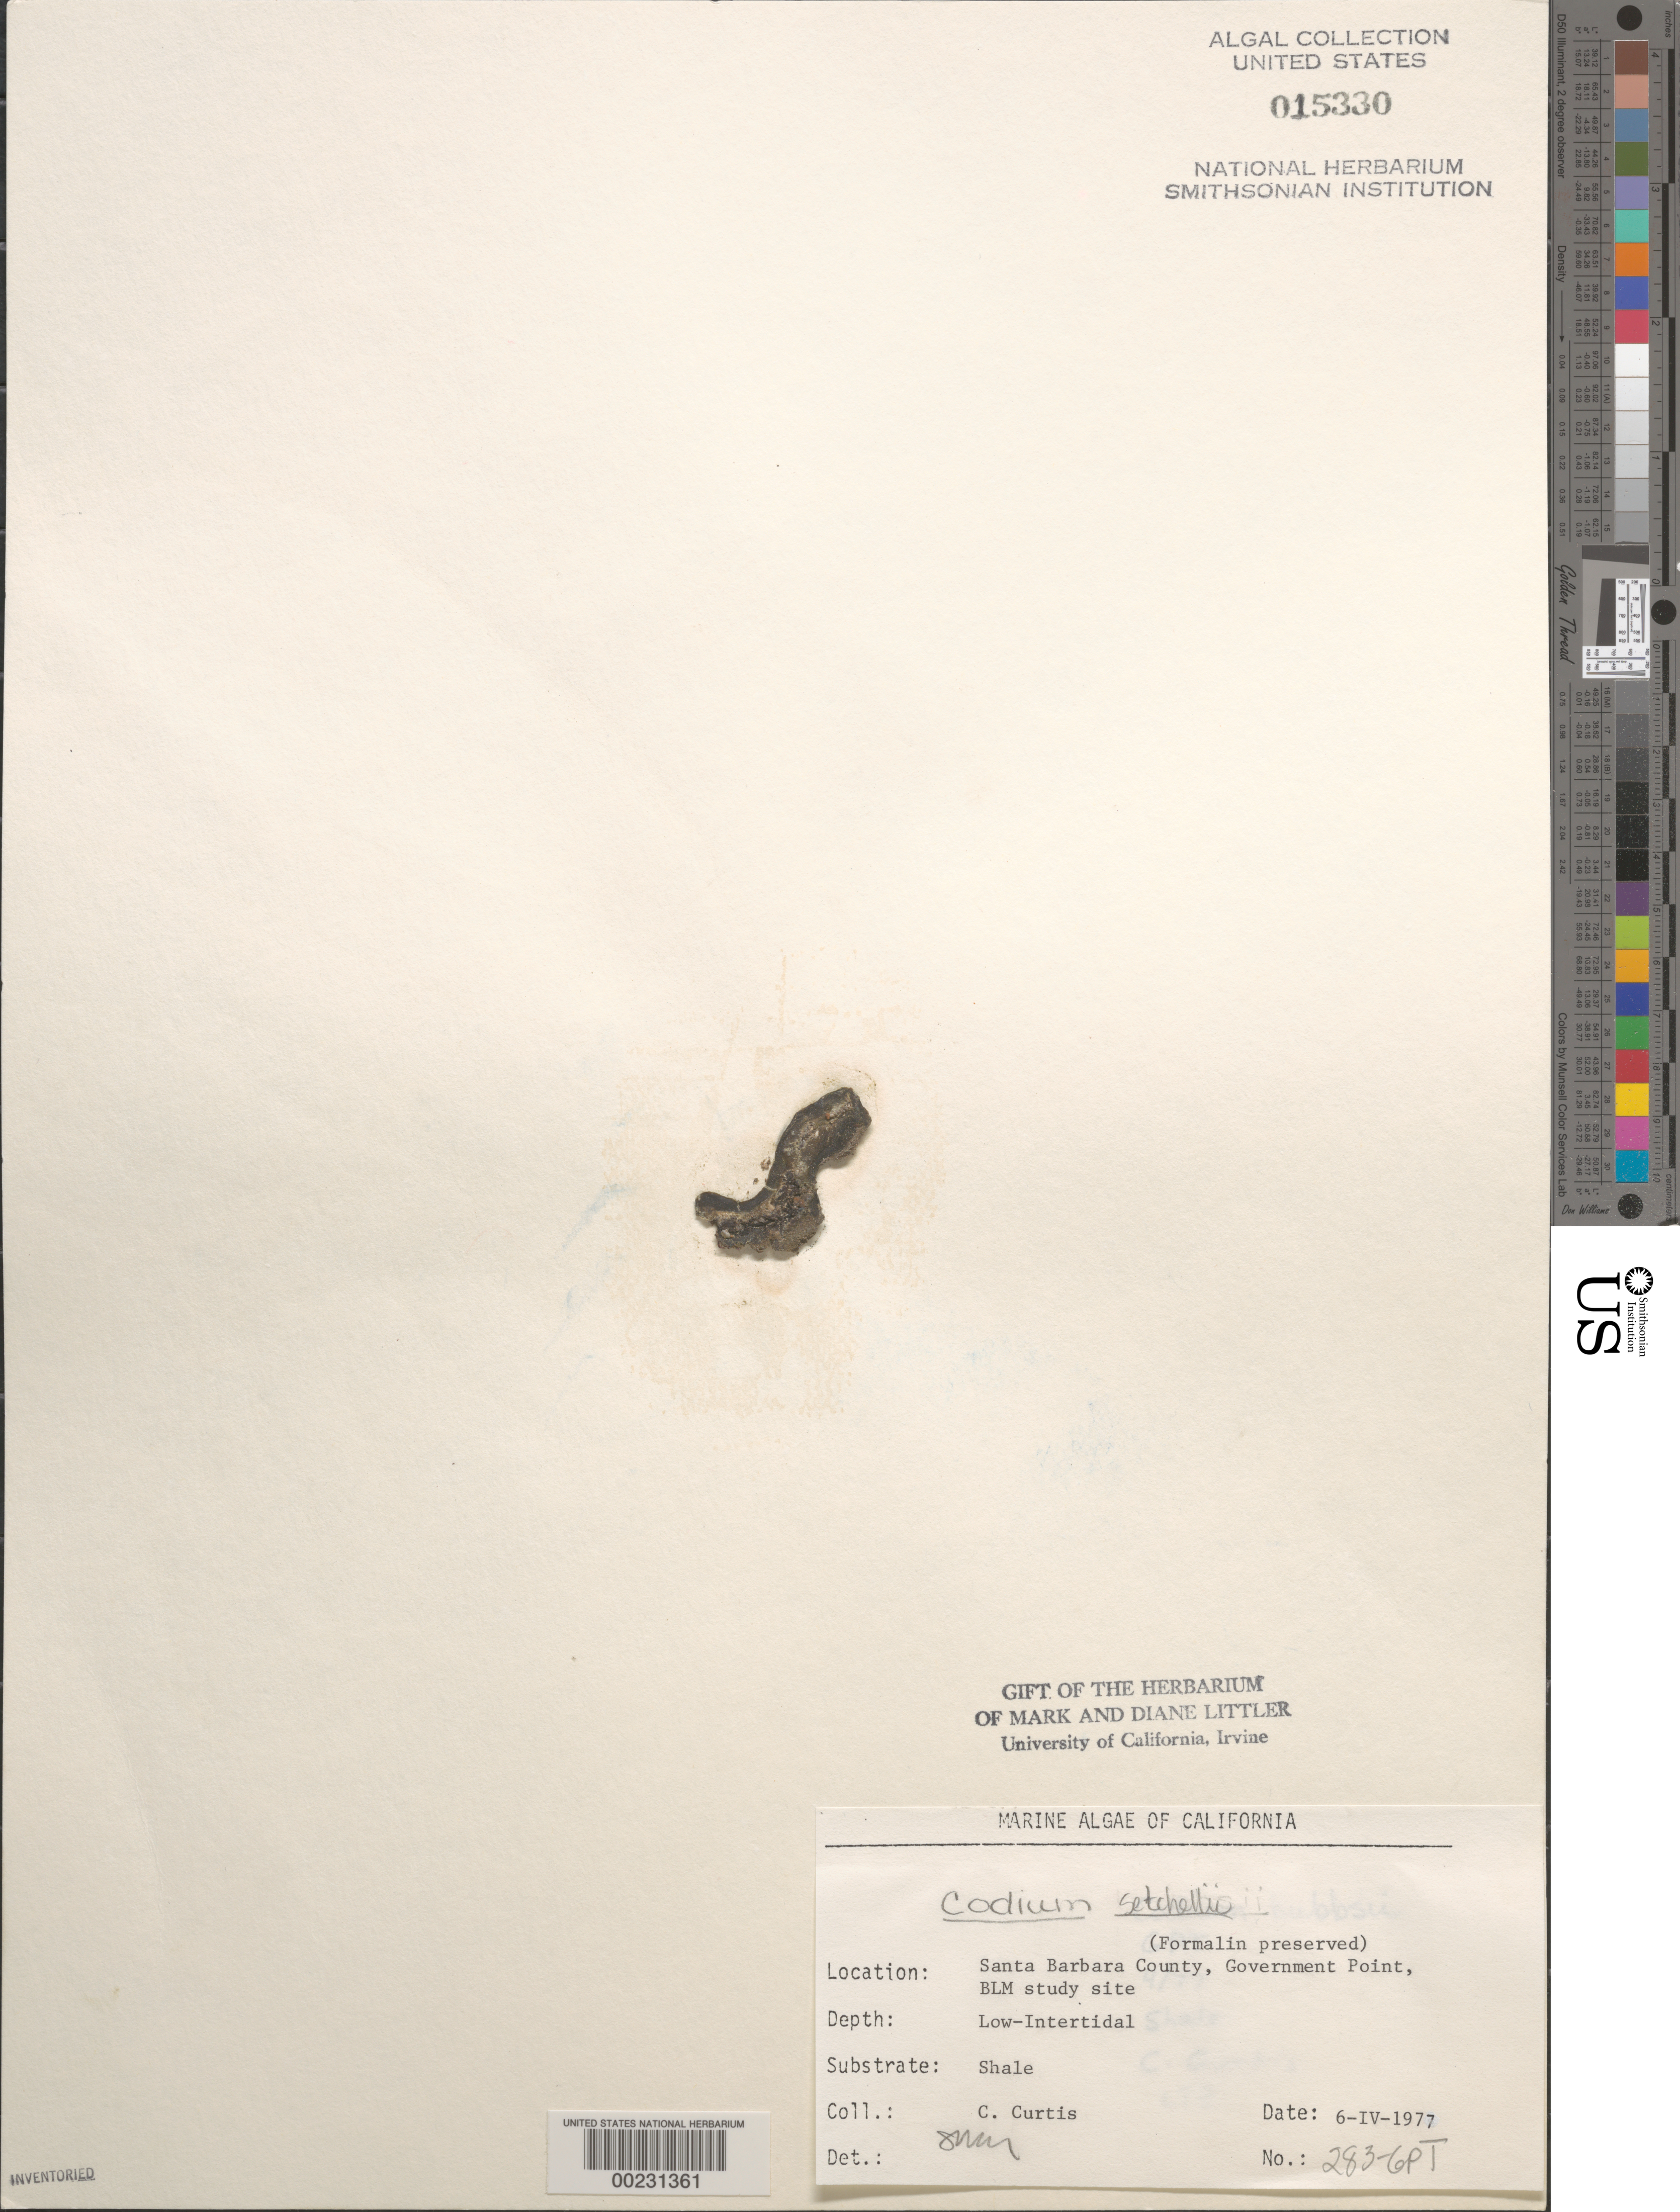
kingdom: Plantae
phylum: Chlorophyta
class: Ulvophyceae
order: Bryopsidales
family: Codiaceae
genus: Codium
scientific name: Codium setchellii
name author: N.L. Gardner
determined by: Murray, S. N.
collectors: C. Curtis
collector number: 283-gpt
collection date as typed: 06 Apr 1977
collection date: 1977-04-06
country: United States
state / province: California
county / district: Santa Barbara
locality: Government Point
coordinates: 34 26'31"N, 120 24'06"W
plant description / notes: BLM-SOCALBIGHT Rocky Intertidal Survey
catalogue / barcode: US 15330